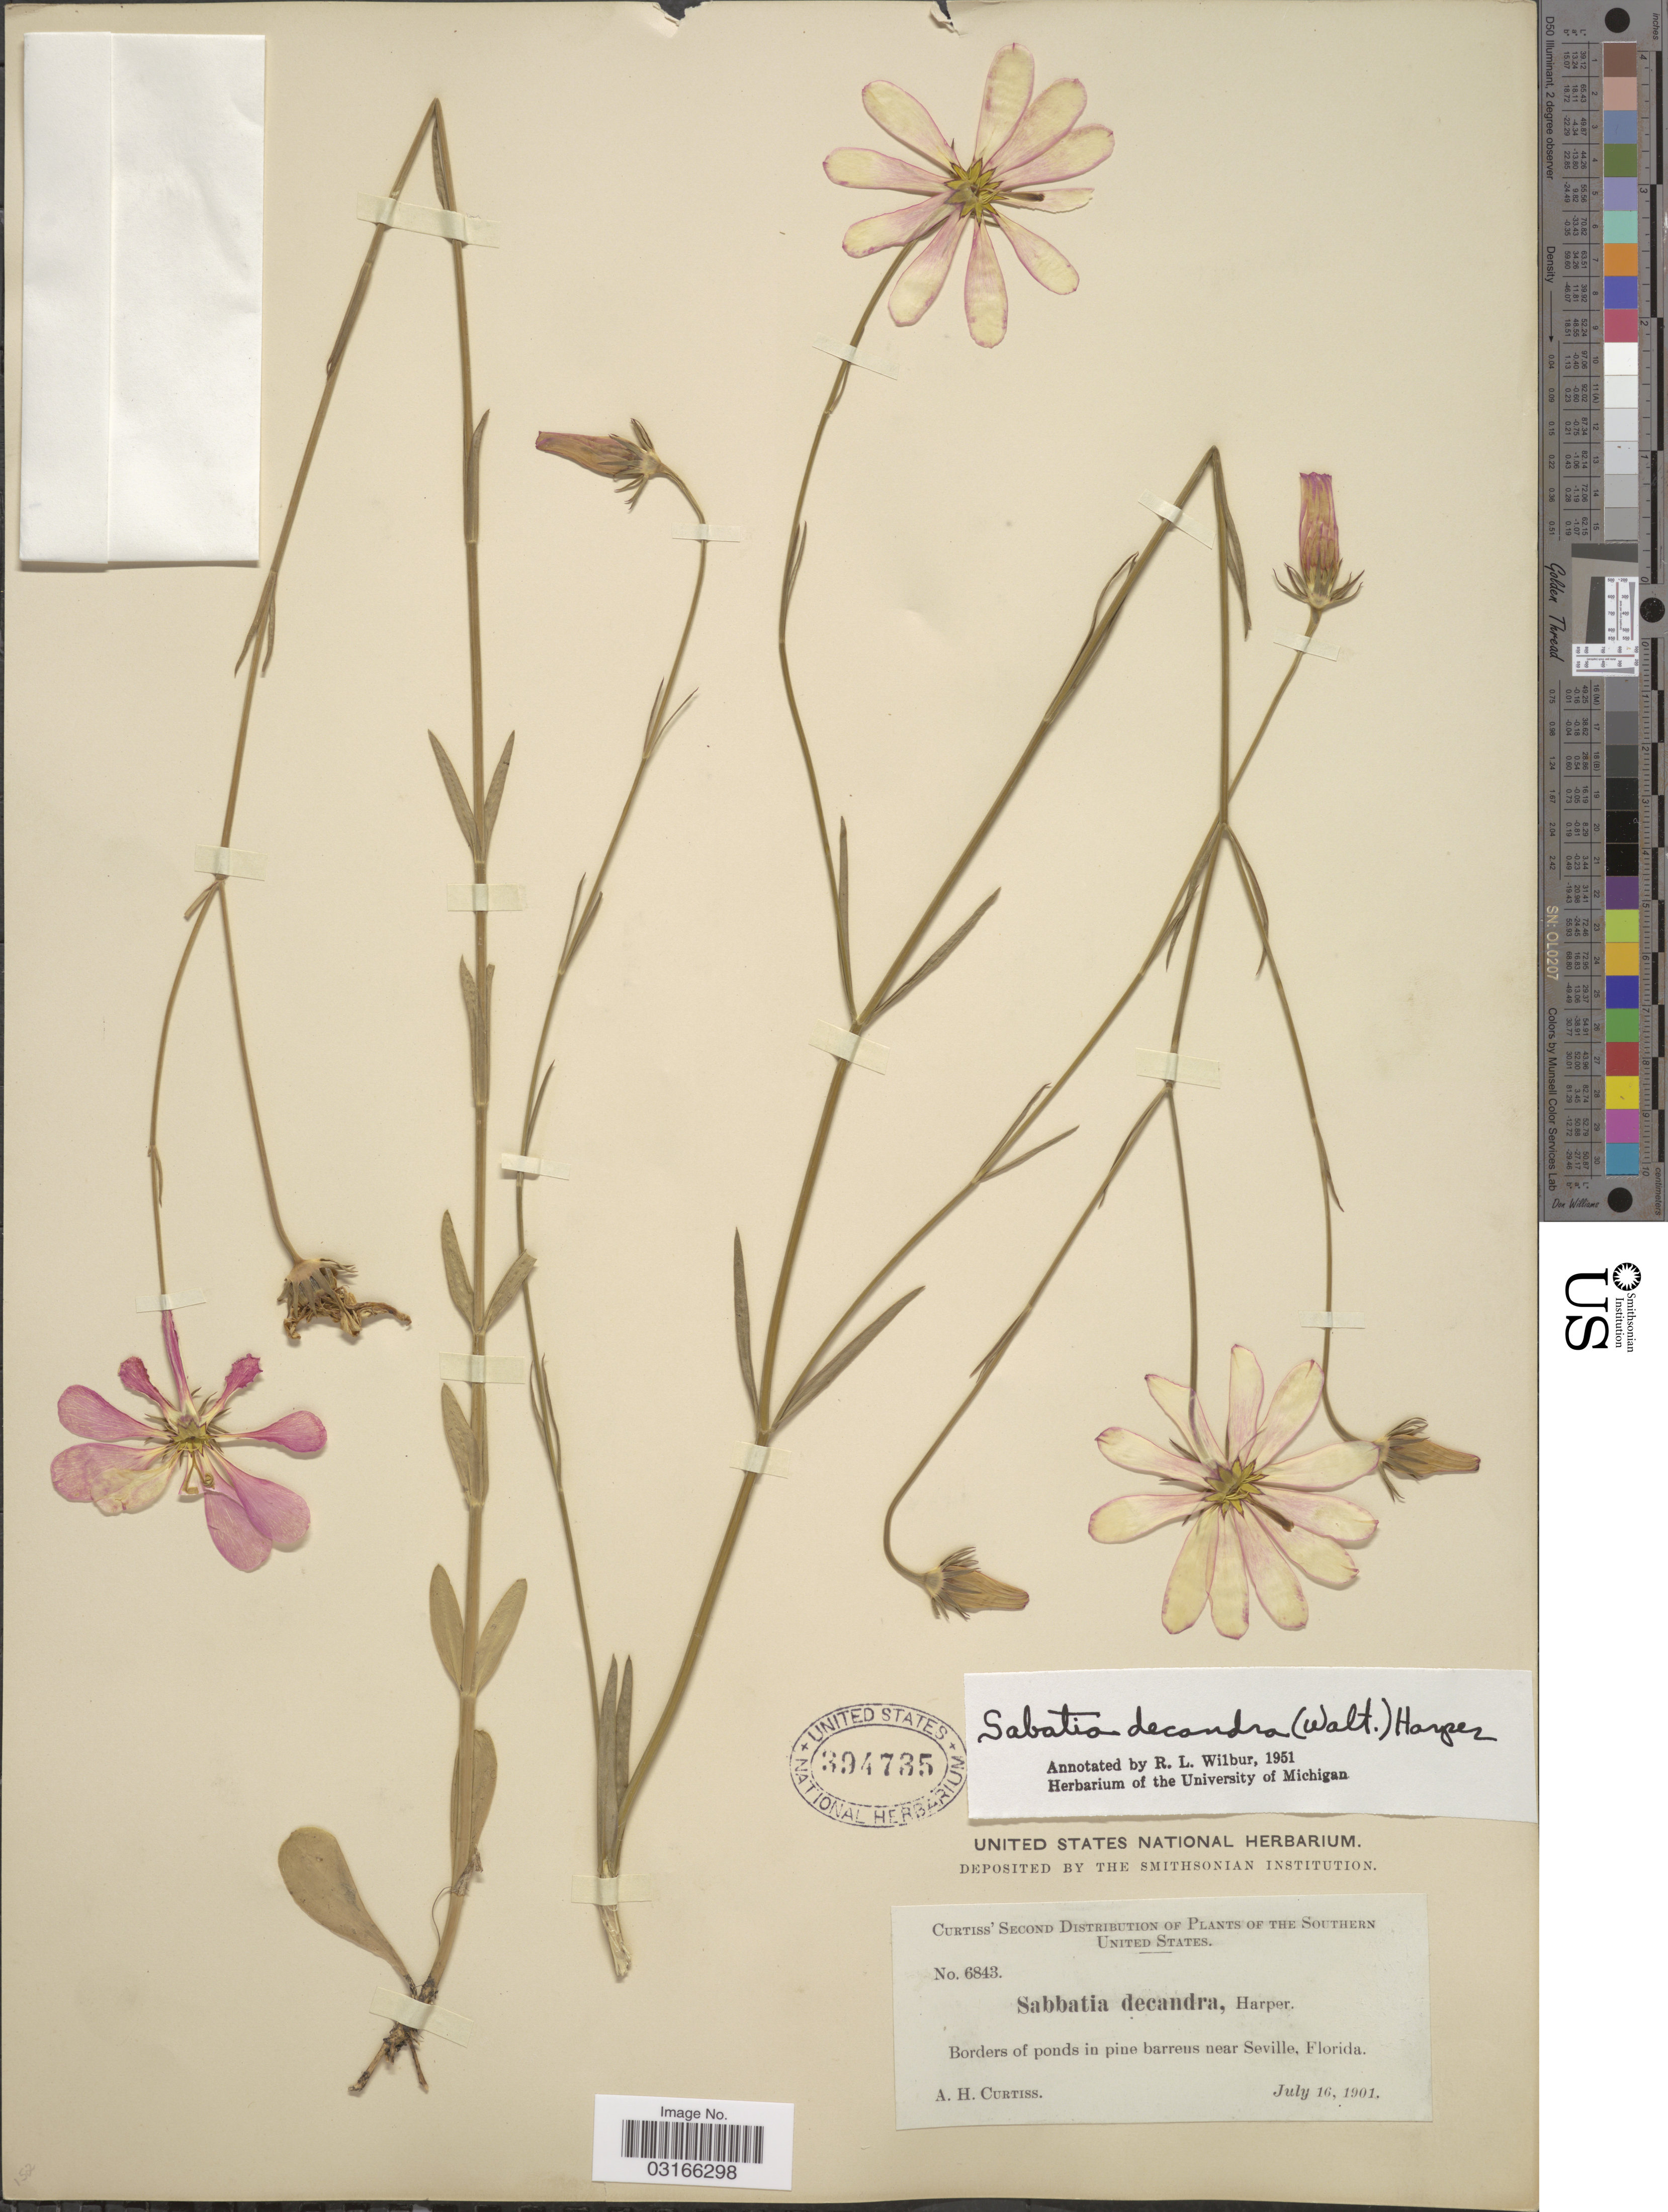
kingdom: Plantae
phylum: Tracheophyta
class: Magnoliopsida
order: Gentianales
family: Gentianaceae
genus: Sabatia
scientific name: Sabatia decandra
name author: (Walter)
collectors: A. H. Curtiss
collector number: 6843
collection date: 1901-07-16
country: United States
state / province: Florida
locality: Southern United States. Borders of ponds in pine barrens near Seville.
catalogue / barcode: US 394735